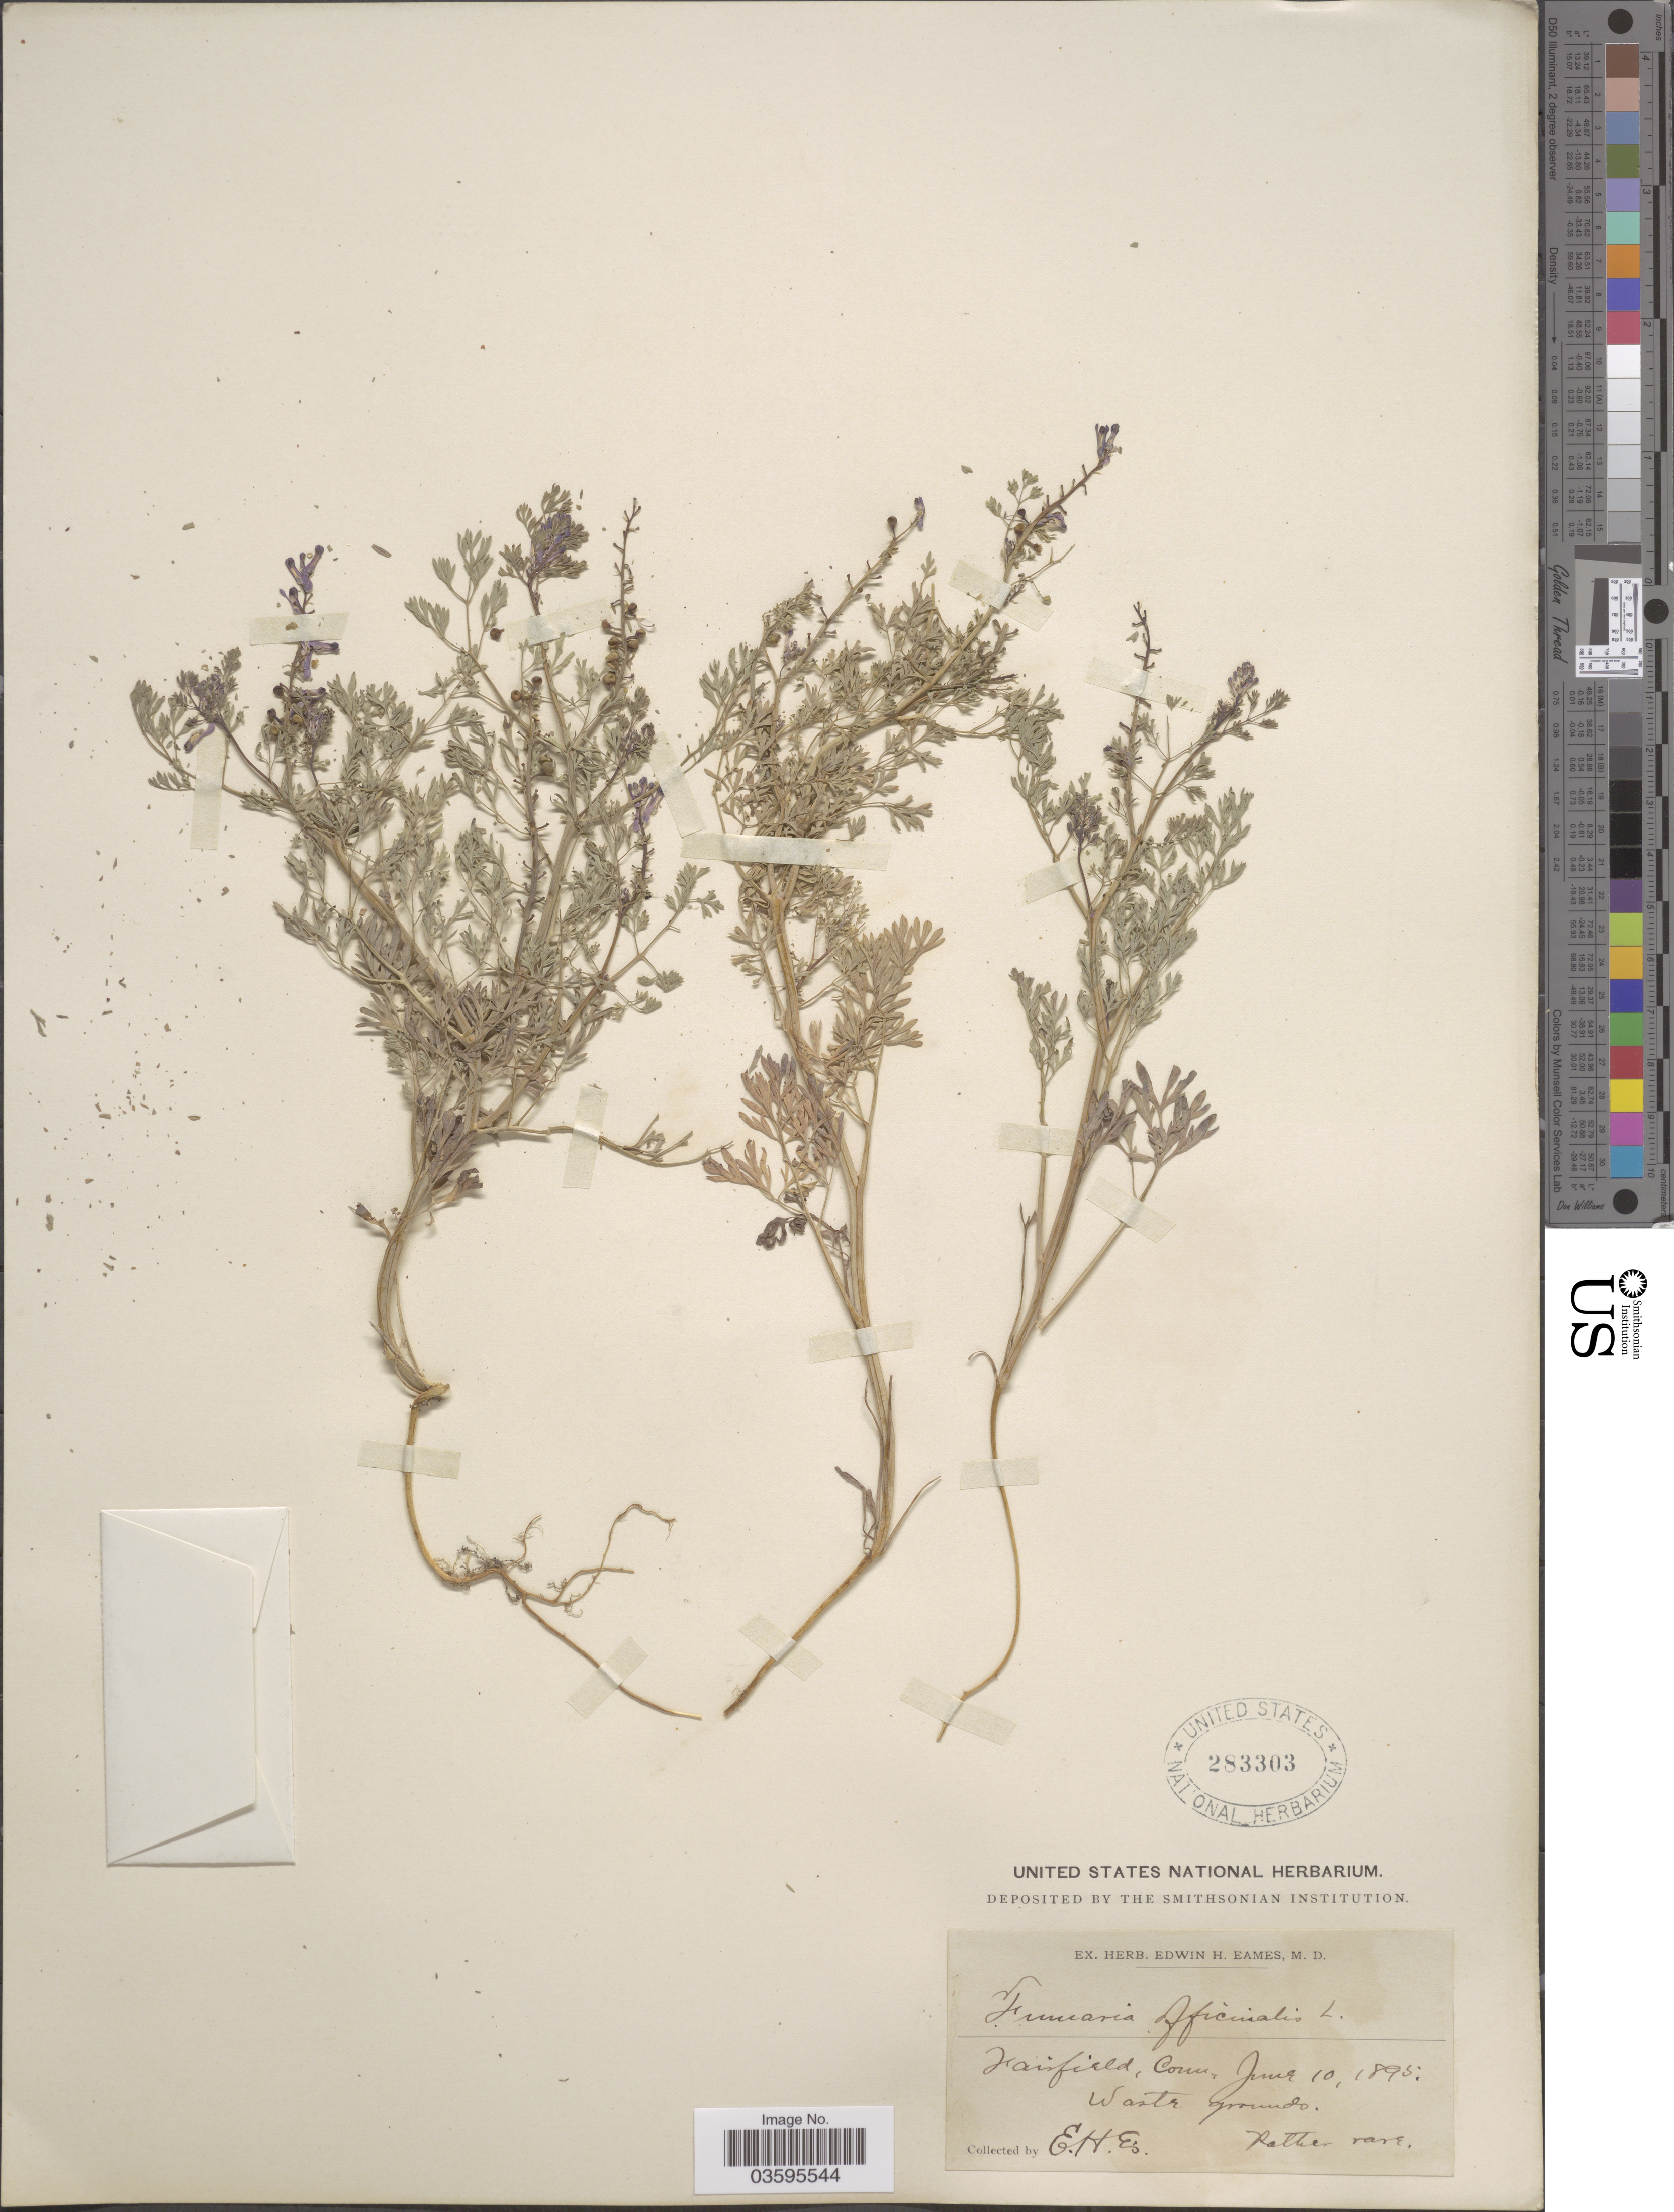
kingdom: Plantae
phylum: Tracheophyta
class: Magnoliopsida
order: Ranunculales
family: Papaveraceae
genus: Fumaria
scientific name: Fumaria officinalis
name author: L.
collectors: E. H. Eames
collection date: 1895-06-10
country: United States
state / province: Connecticut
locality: Fairfield.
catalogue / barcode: US 283303